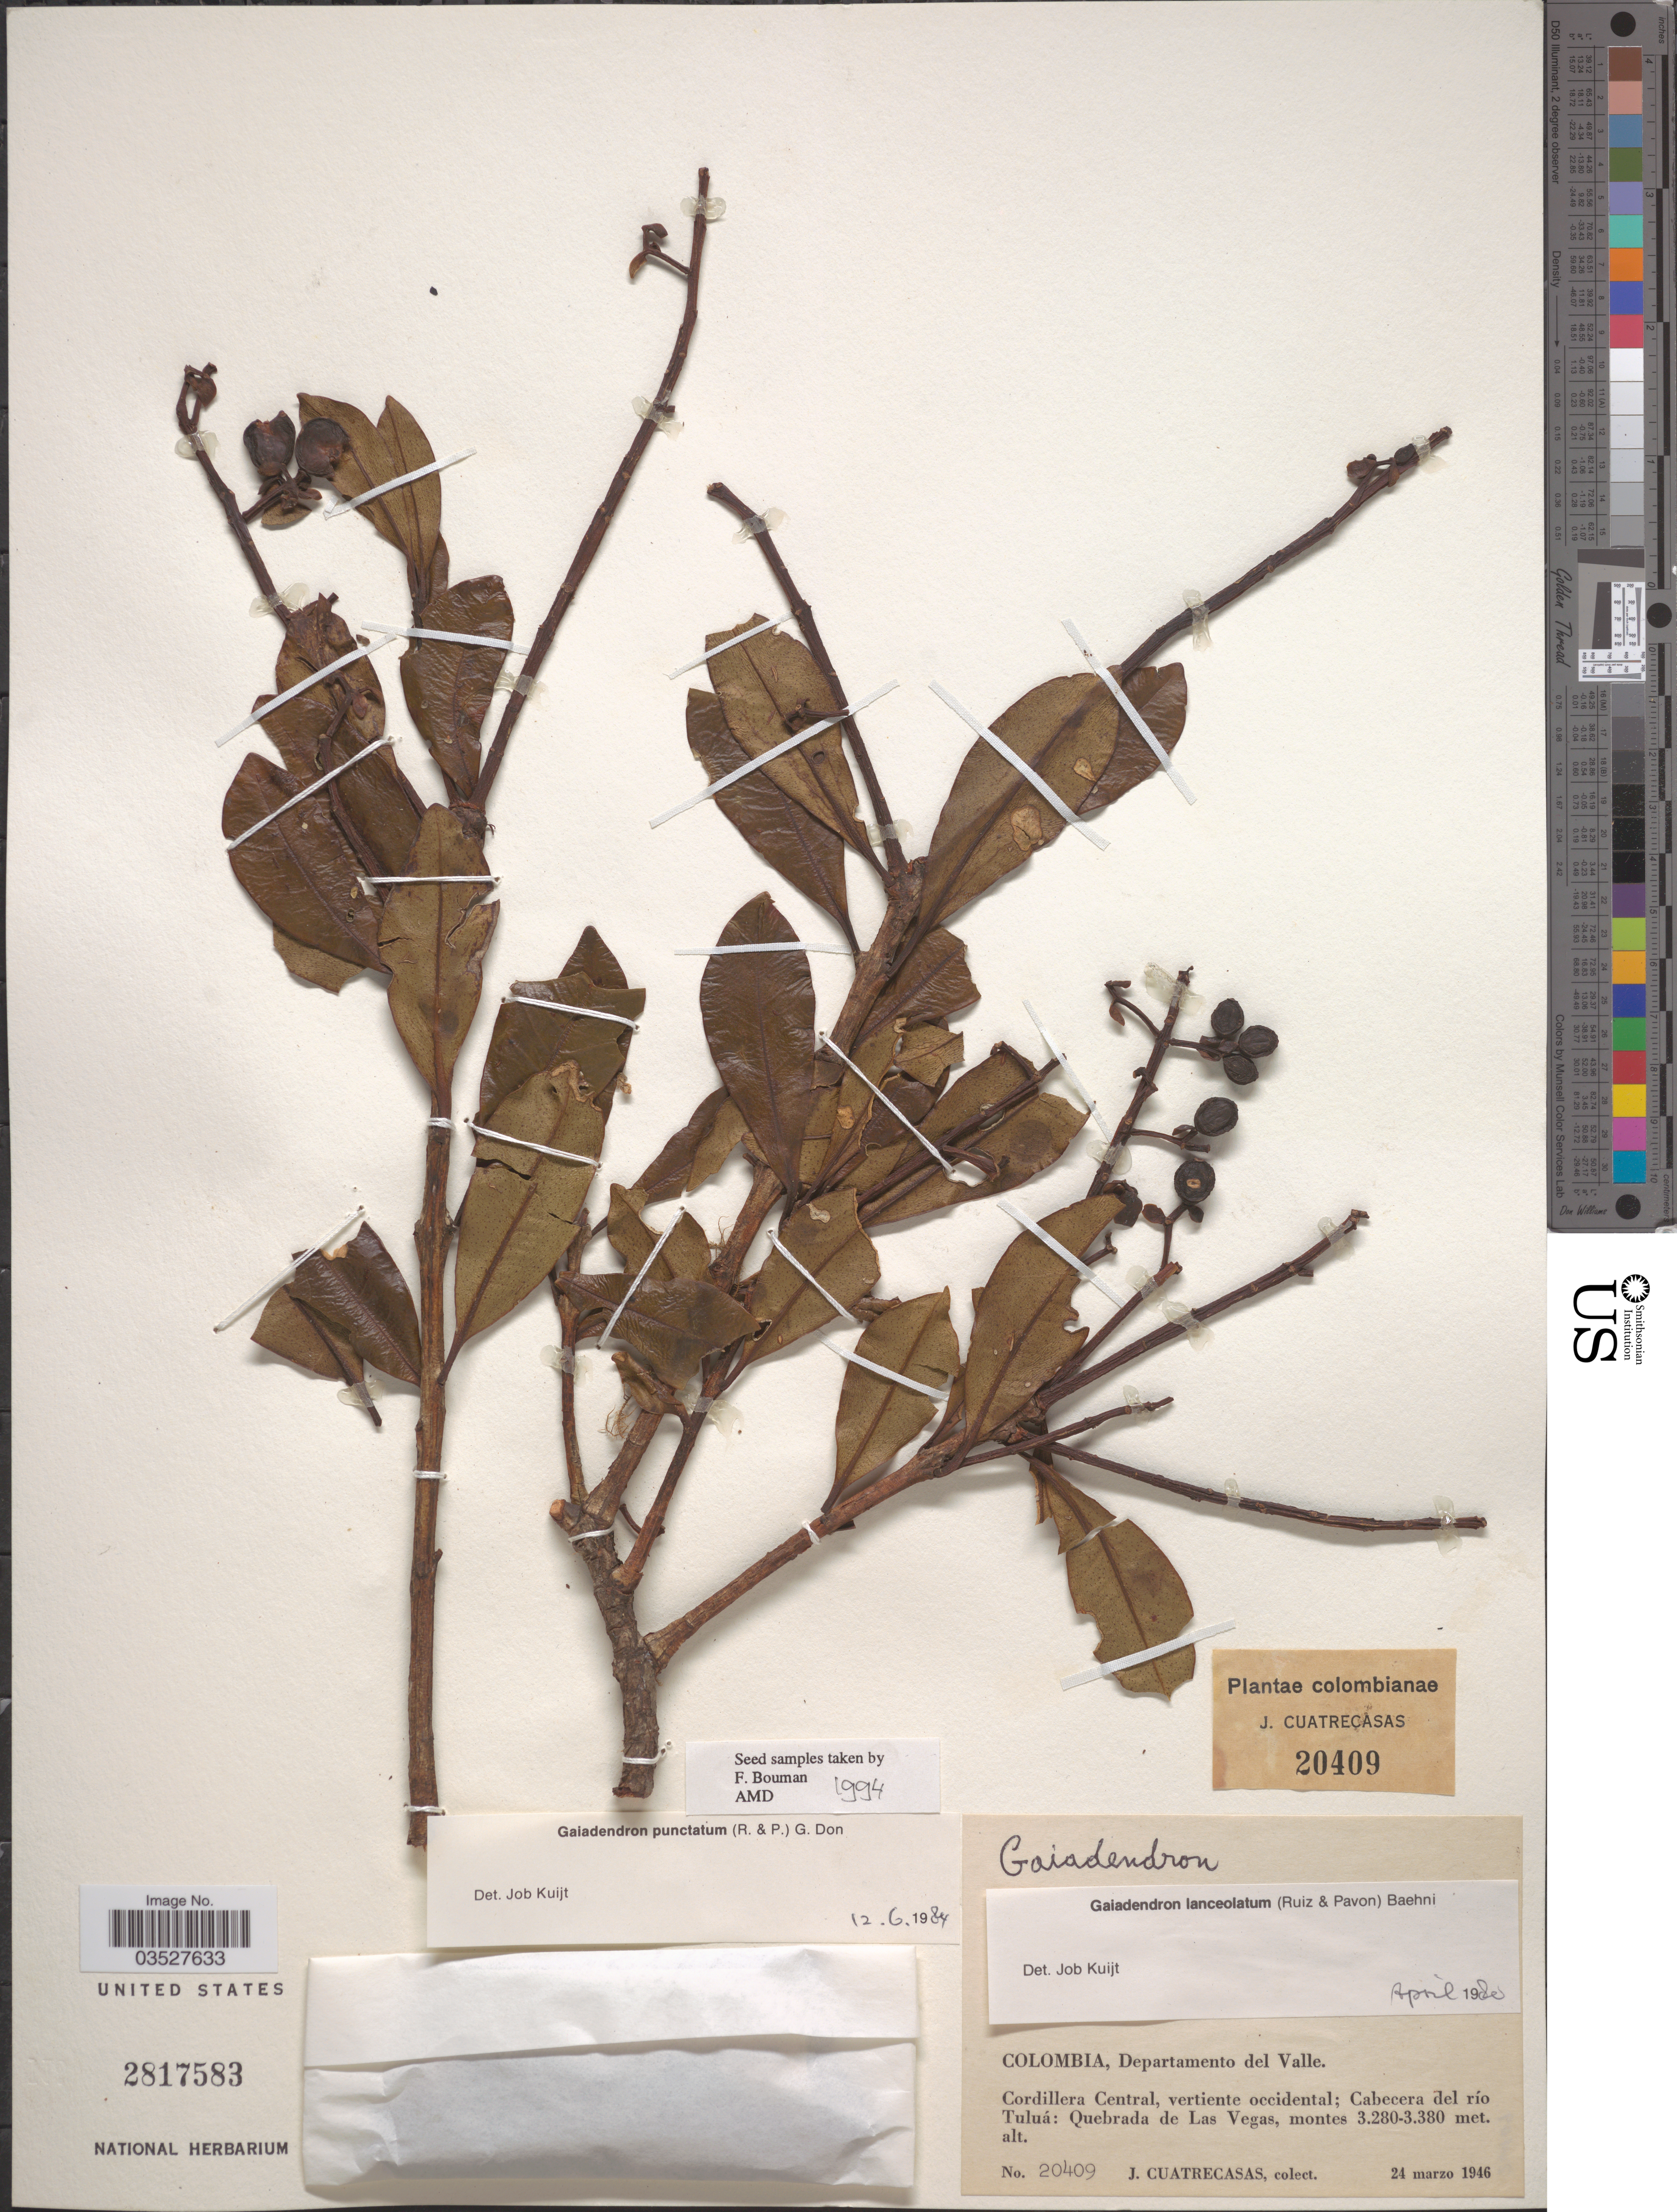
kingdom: Plantae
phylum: Tracheophyta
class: Magnoliopsida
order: Santalales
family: Loranthaceae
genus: Gaiadendron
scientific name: Gaiadendron punctatum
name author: (Ruiz & Pav.) G. Don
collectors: J. Cuatrecasas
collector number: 20409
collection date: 1946-03-24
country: Colombia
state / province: Valle del Cauca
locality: Departamento del Valle. Cordillera Central, vertiente occidental; Cabecera del río Tuluá: Quebrada de Las Vegas, montes.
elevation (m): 3280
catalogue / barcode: US 2817583